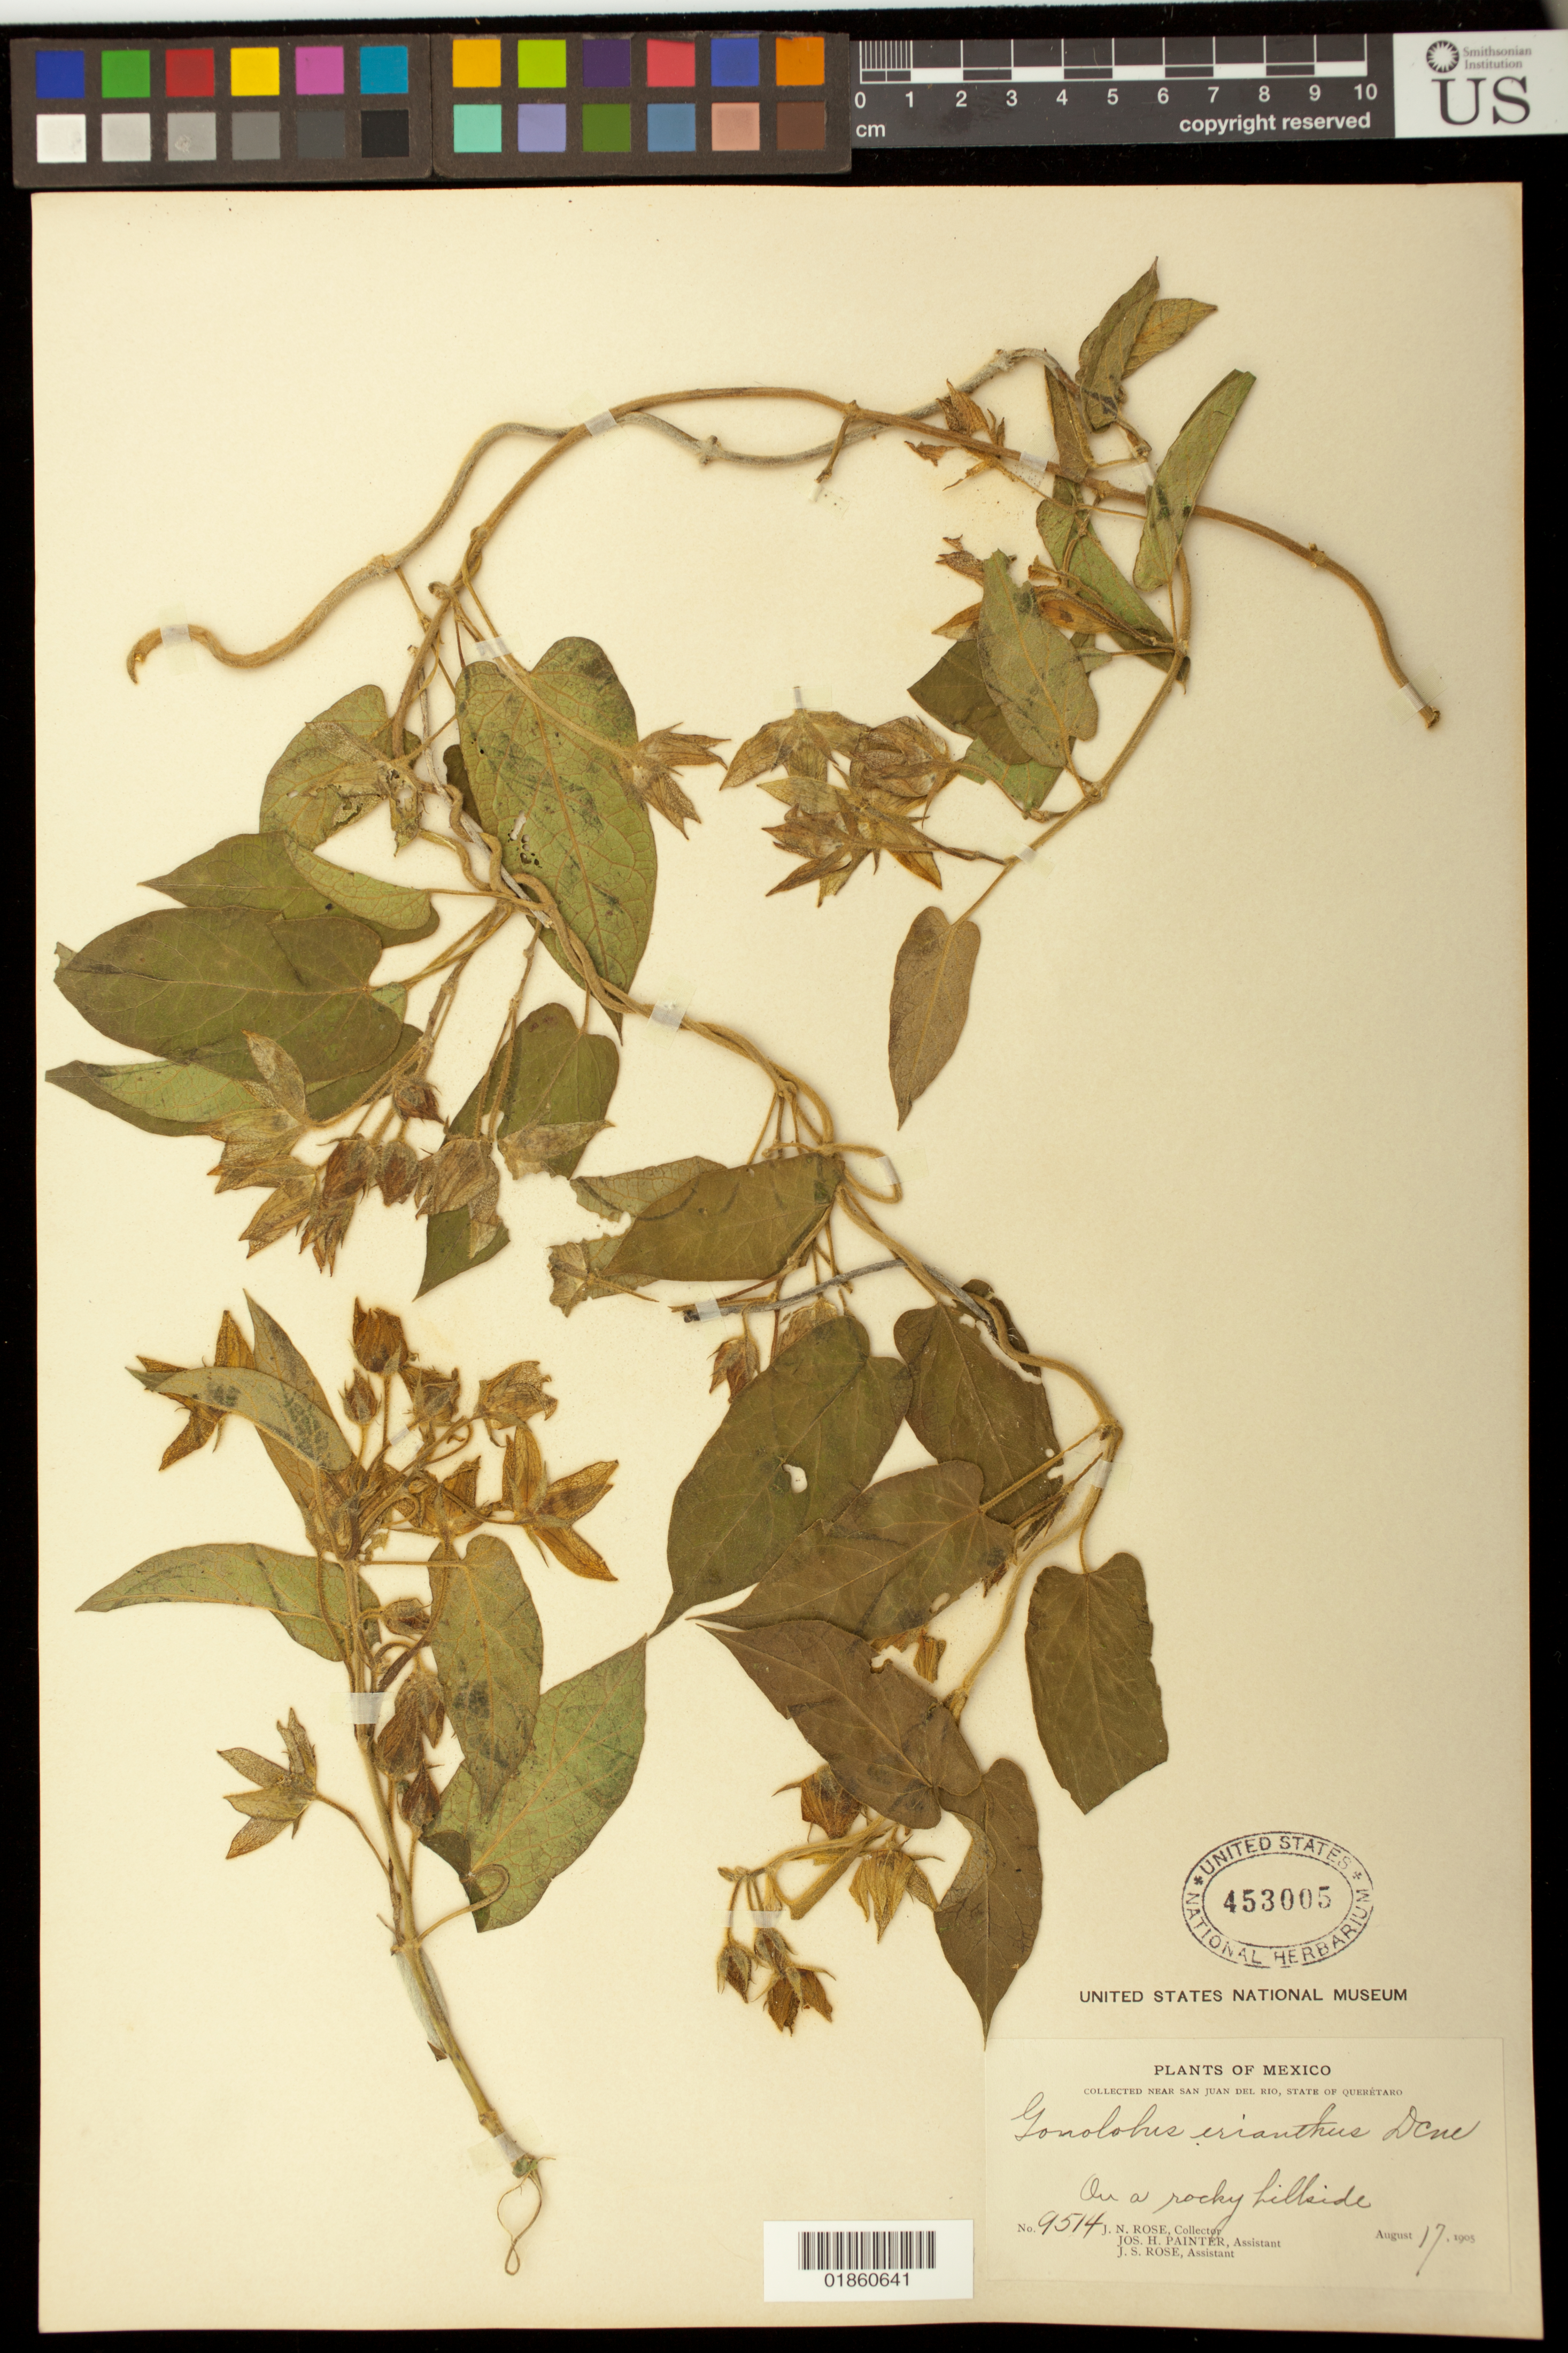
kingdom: Plantae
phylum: Tracheophyta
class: Magnoliopsida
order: Gentianales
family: Apocynaceae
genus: Gonolobus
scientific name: Gonolobus erianthus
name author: Decne.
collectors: J. N. Rose, J. H. Painter & J. S. Rose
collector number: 9514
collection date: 1905-08-17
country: Mexico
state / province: Queretaro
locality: Queretaro, Near San Juan Del Rio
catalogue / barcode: US 453005